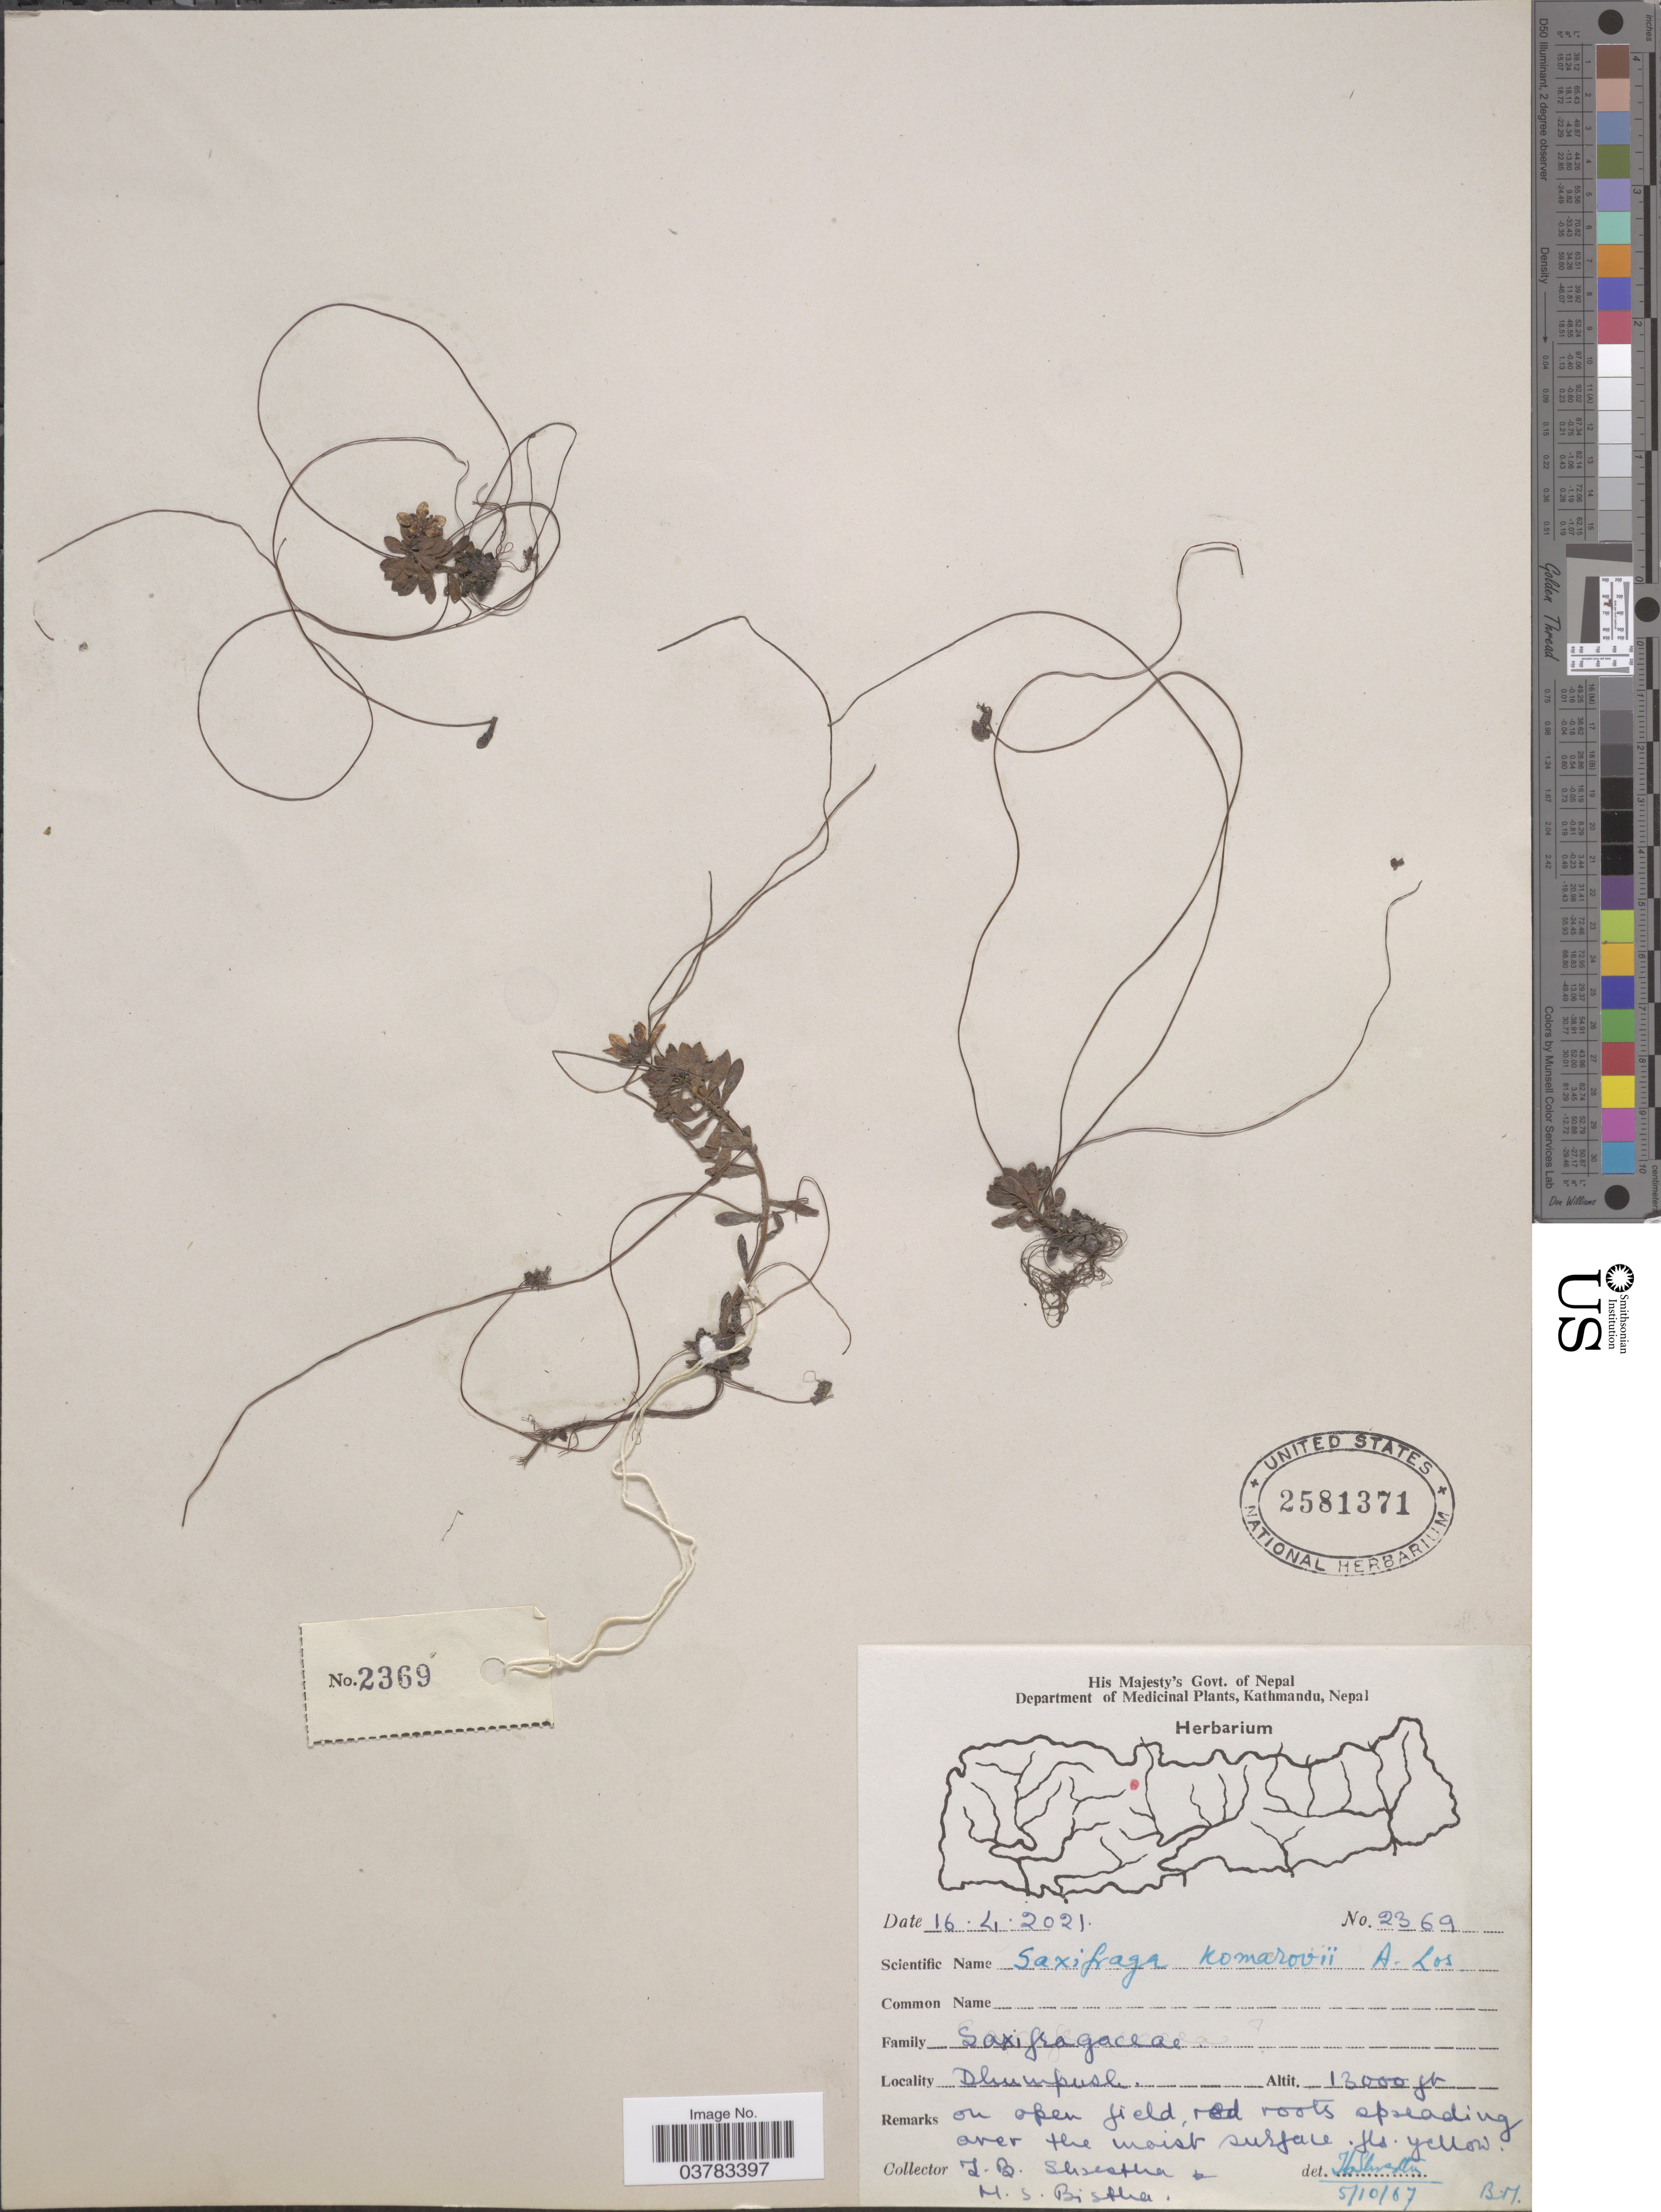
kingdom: Plantae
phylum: Tracheophyta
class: Magnoliopsida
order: Saxifragales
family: Saxifragaceae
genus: Saxifraga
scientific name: Saxifraga komarovii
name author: Losinsk.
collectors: T. B. Shrestha & M. Bistha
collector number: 2369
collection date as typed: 16.4.2021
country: Nepal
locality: Dhumpush.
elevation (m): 3962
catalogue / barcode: US 2581371